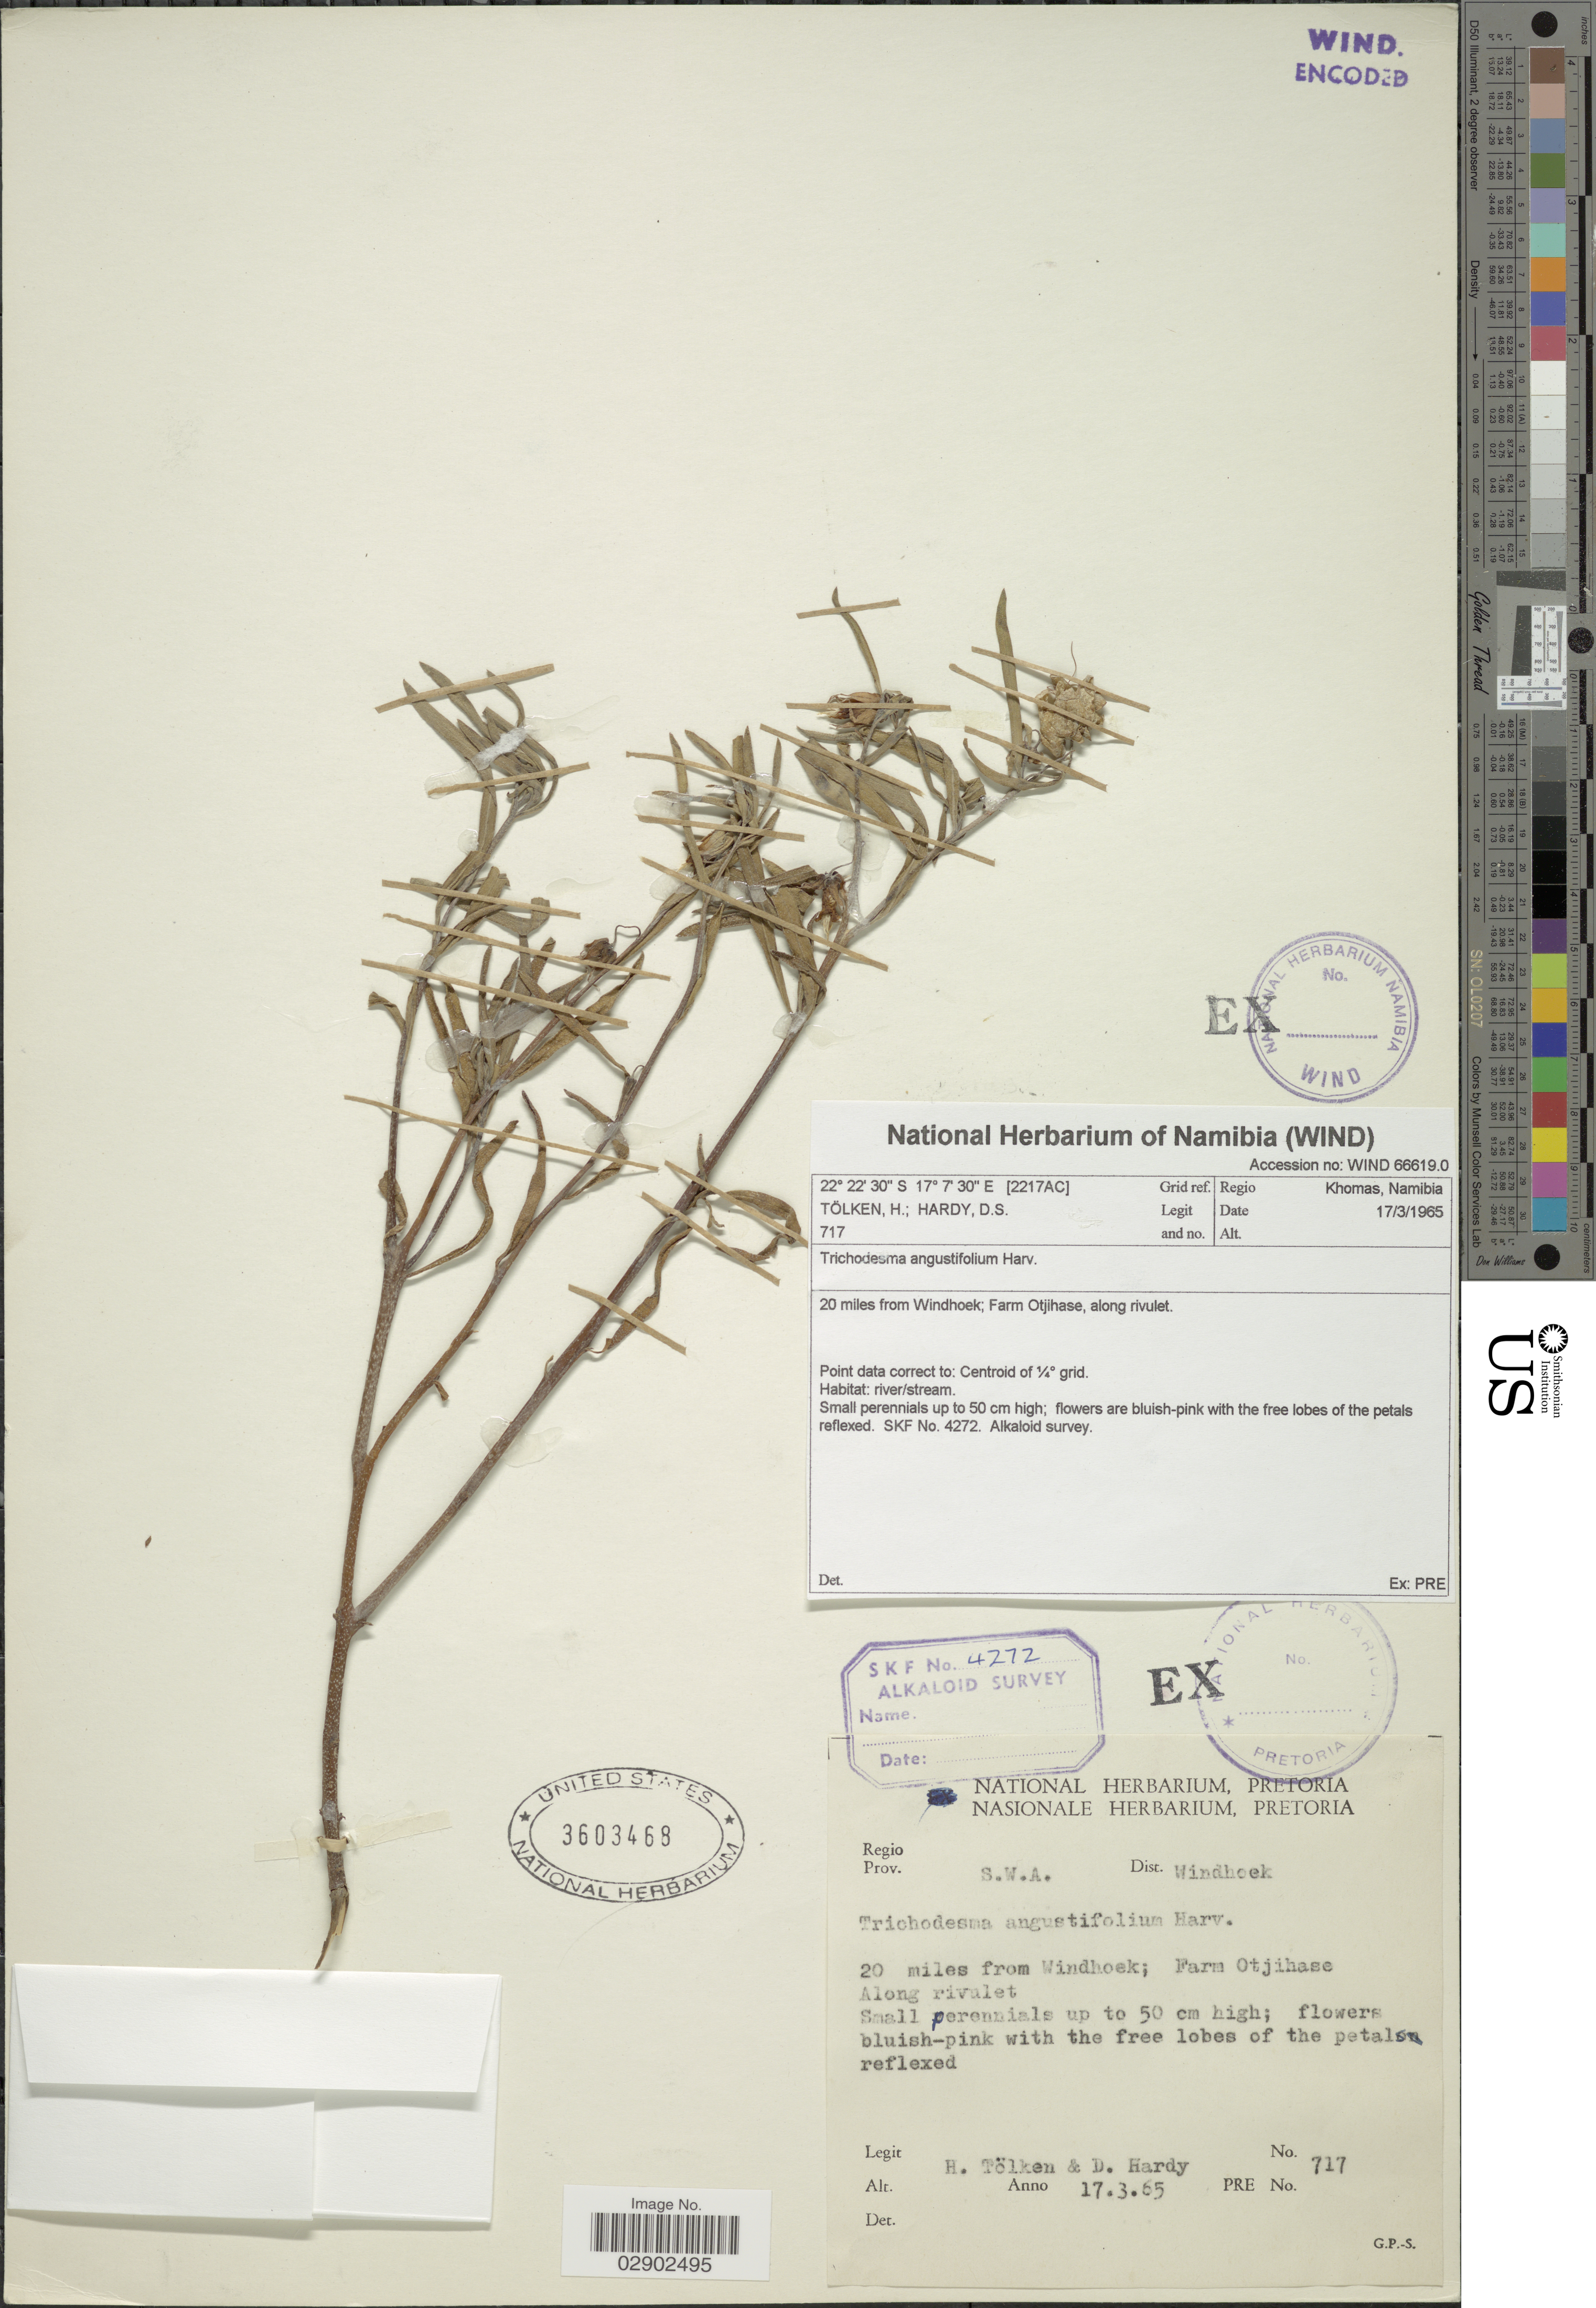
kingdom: Plantae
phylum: Tracheophyta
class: Magnoliopsida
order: Boraginales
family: Boraginaceae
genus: Trichodesma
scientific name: Trichodesma angustifolium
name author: Harv.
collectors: H. R. Tölken & D. Hardy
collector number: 717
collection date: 1965-03-17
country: Namibia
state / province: Khomas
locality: [2217AC] Grid ref. 20 miles from Windhoek; Farm Otjihase, along rivulet. Regio S.W.A. Dist. Windhoek.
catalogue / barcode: US 3603468